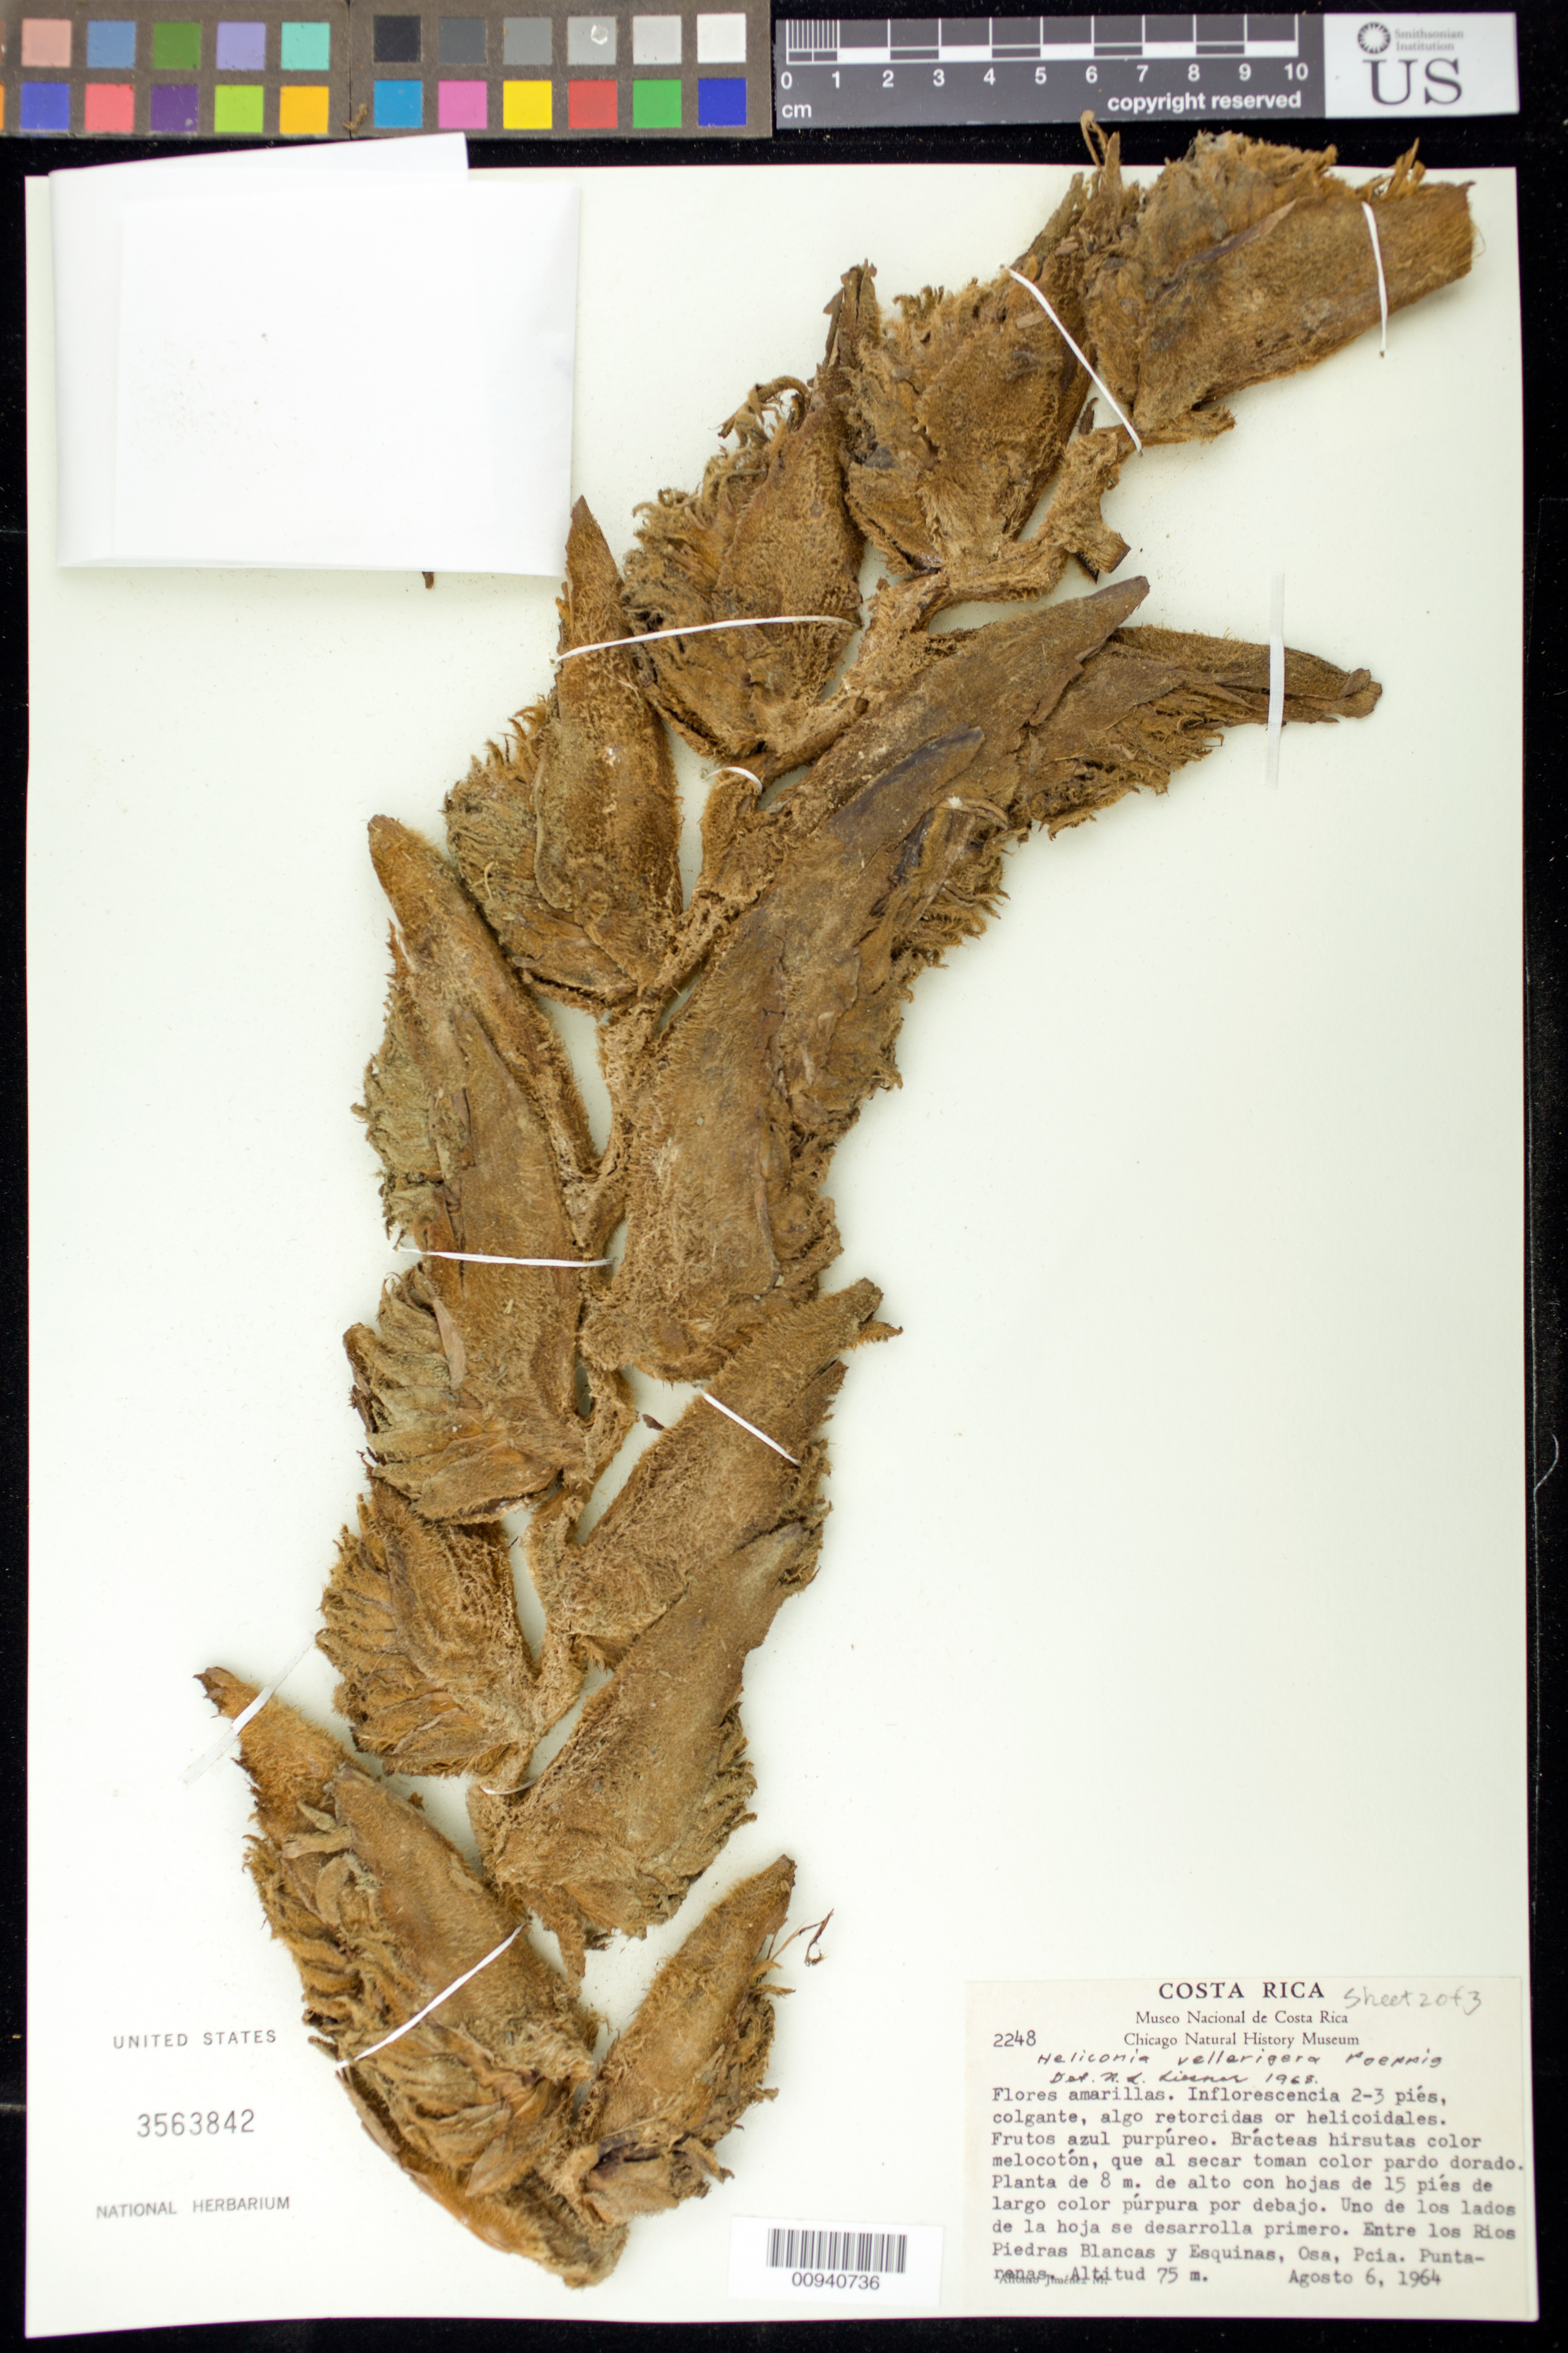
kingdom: Plantae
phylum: Tracheophyta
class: Liliopsida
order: Zingiberales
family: Heliconiaceae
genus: Heliconia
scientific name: Heliconia vellerigera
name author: Poepp.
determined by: Liesner, R. L.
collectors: A. Jiménez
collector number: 2248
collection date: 1964-08-06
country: Costa Rica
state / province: Puntarenas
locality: Entre los Rios Piedras Blancas y Esquinas, Osa, Pcia.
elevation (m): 75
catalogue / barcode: US 3563842